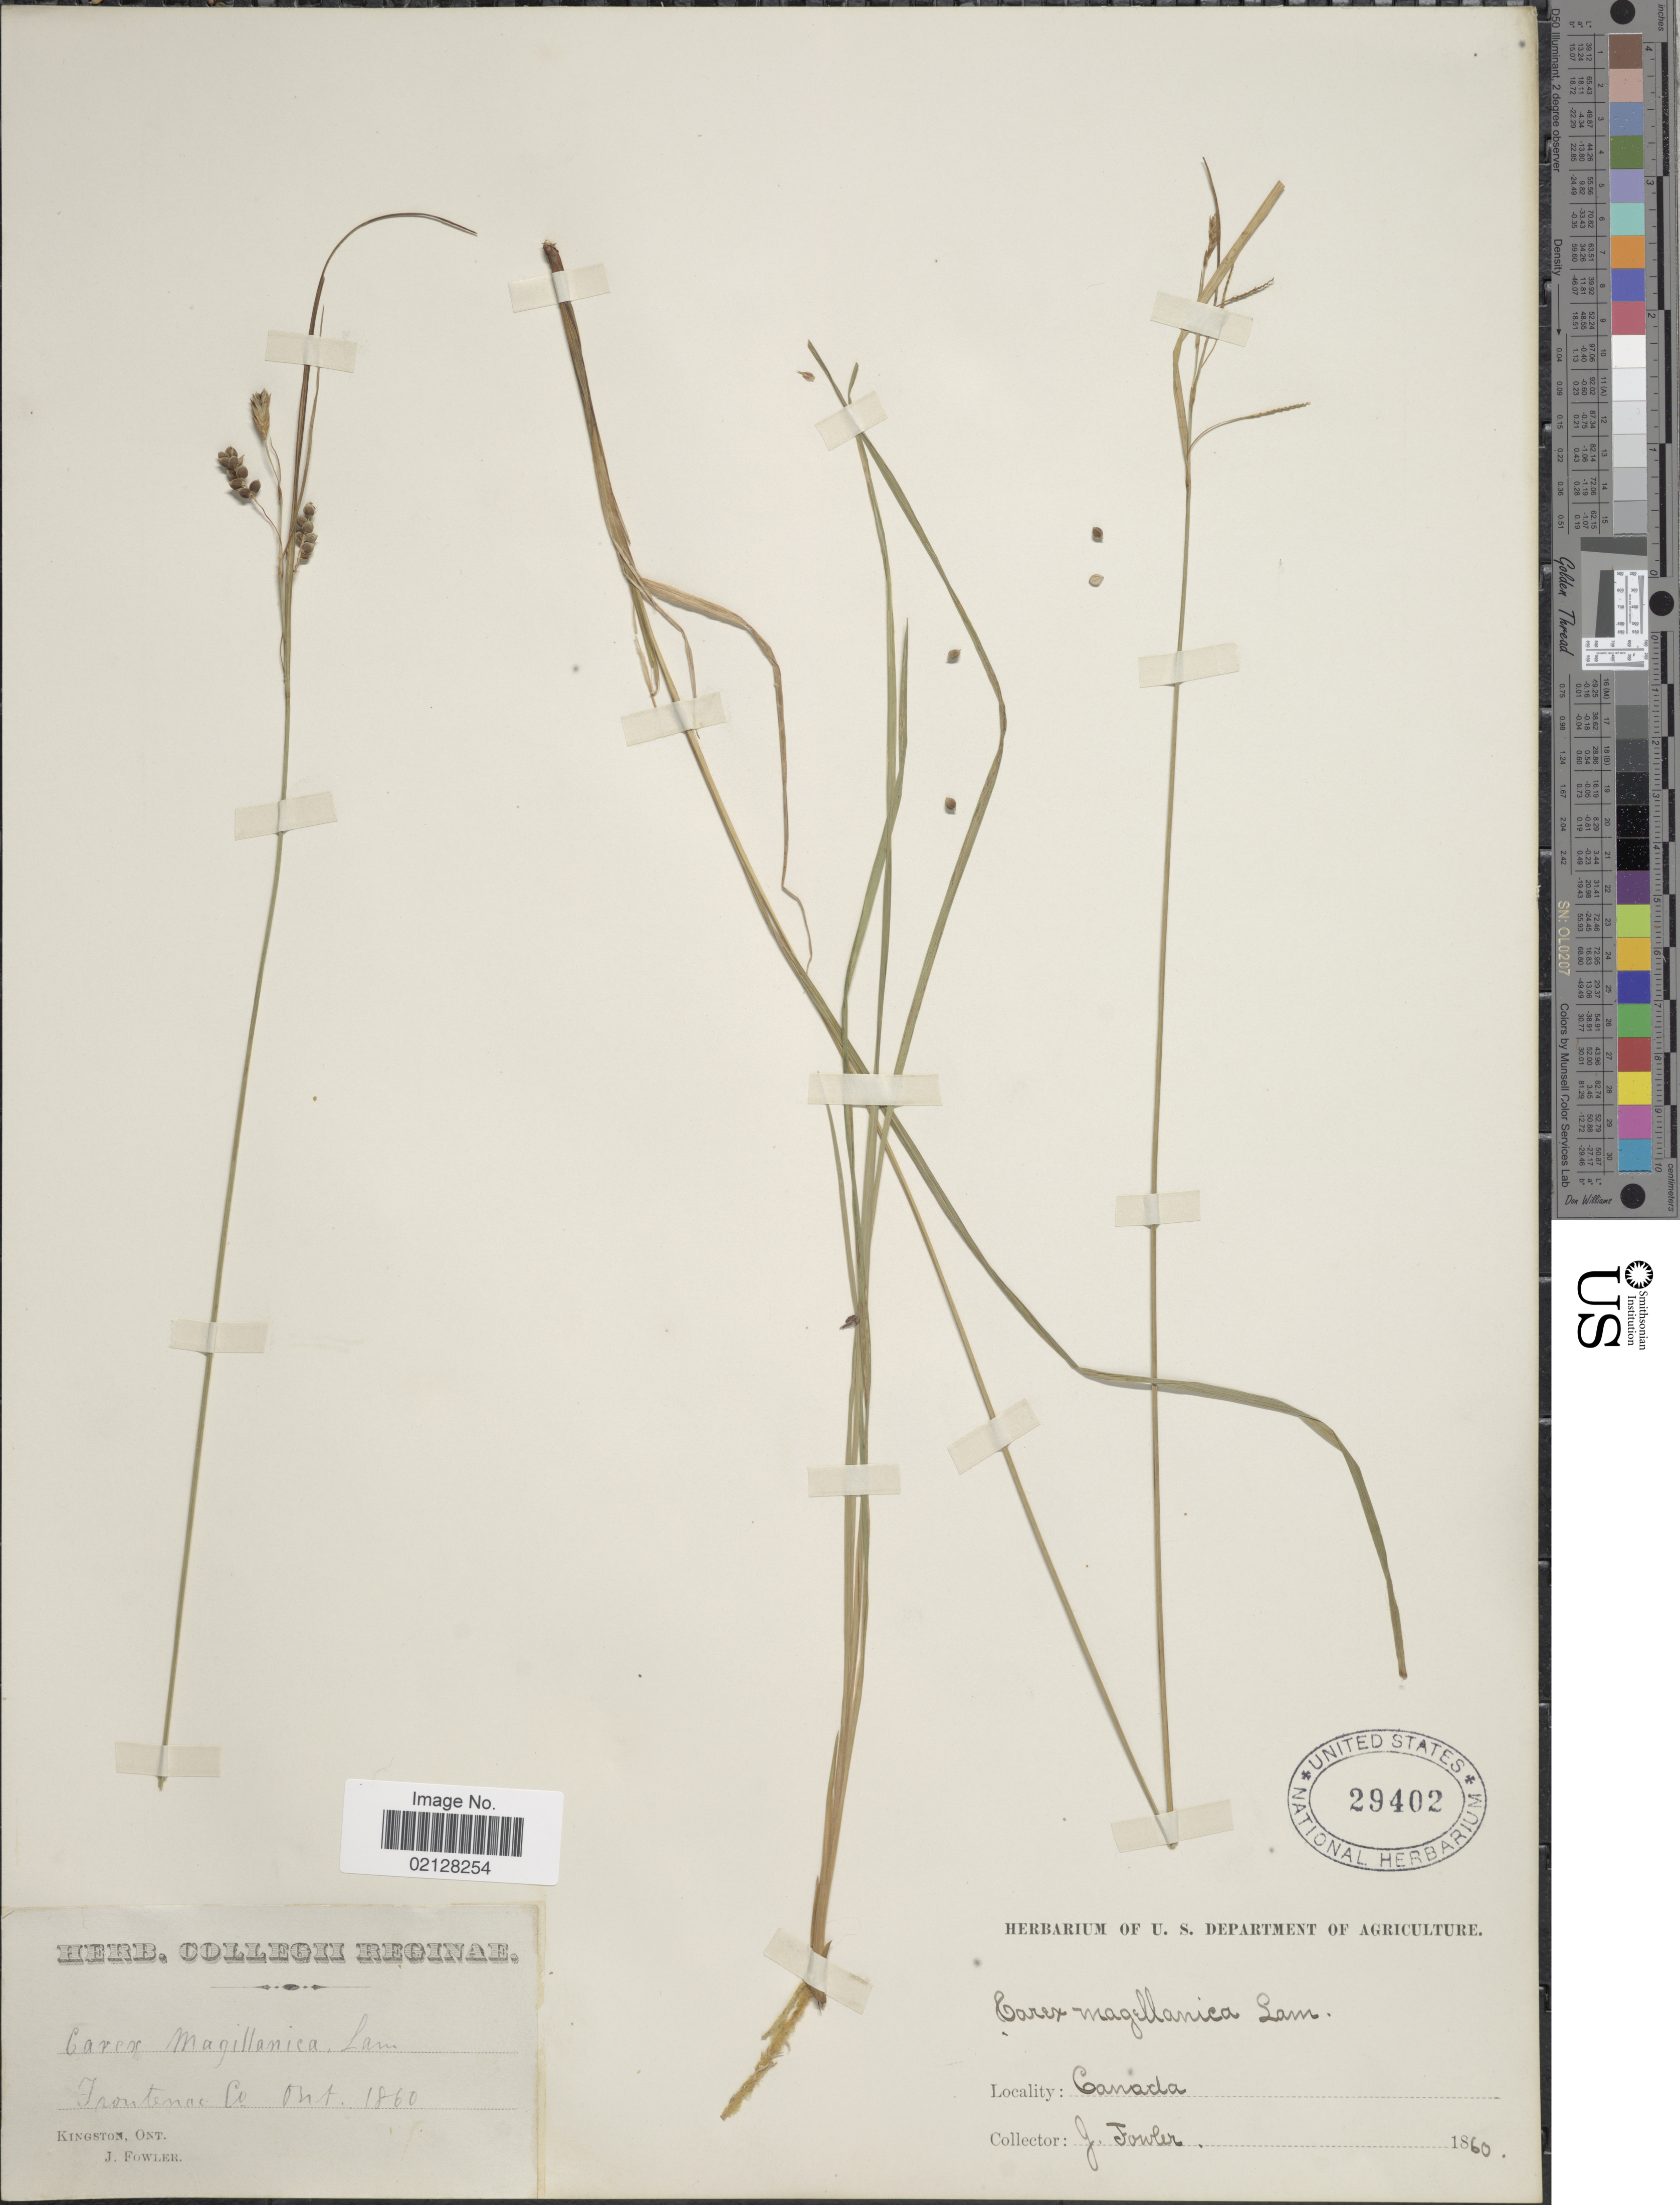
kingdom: Plantae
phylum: Tracheophyta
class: Liliopsida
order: Poales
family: Cyperaceae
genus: Carex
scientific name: Carex magellanica subsp. irrigua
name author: (Wahlenb.) Hiitonen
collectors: J. P. Fowler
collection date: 1860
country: Canada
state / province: Ontario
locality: Frontenae Co.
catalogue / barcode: US 29402